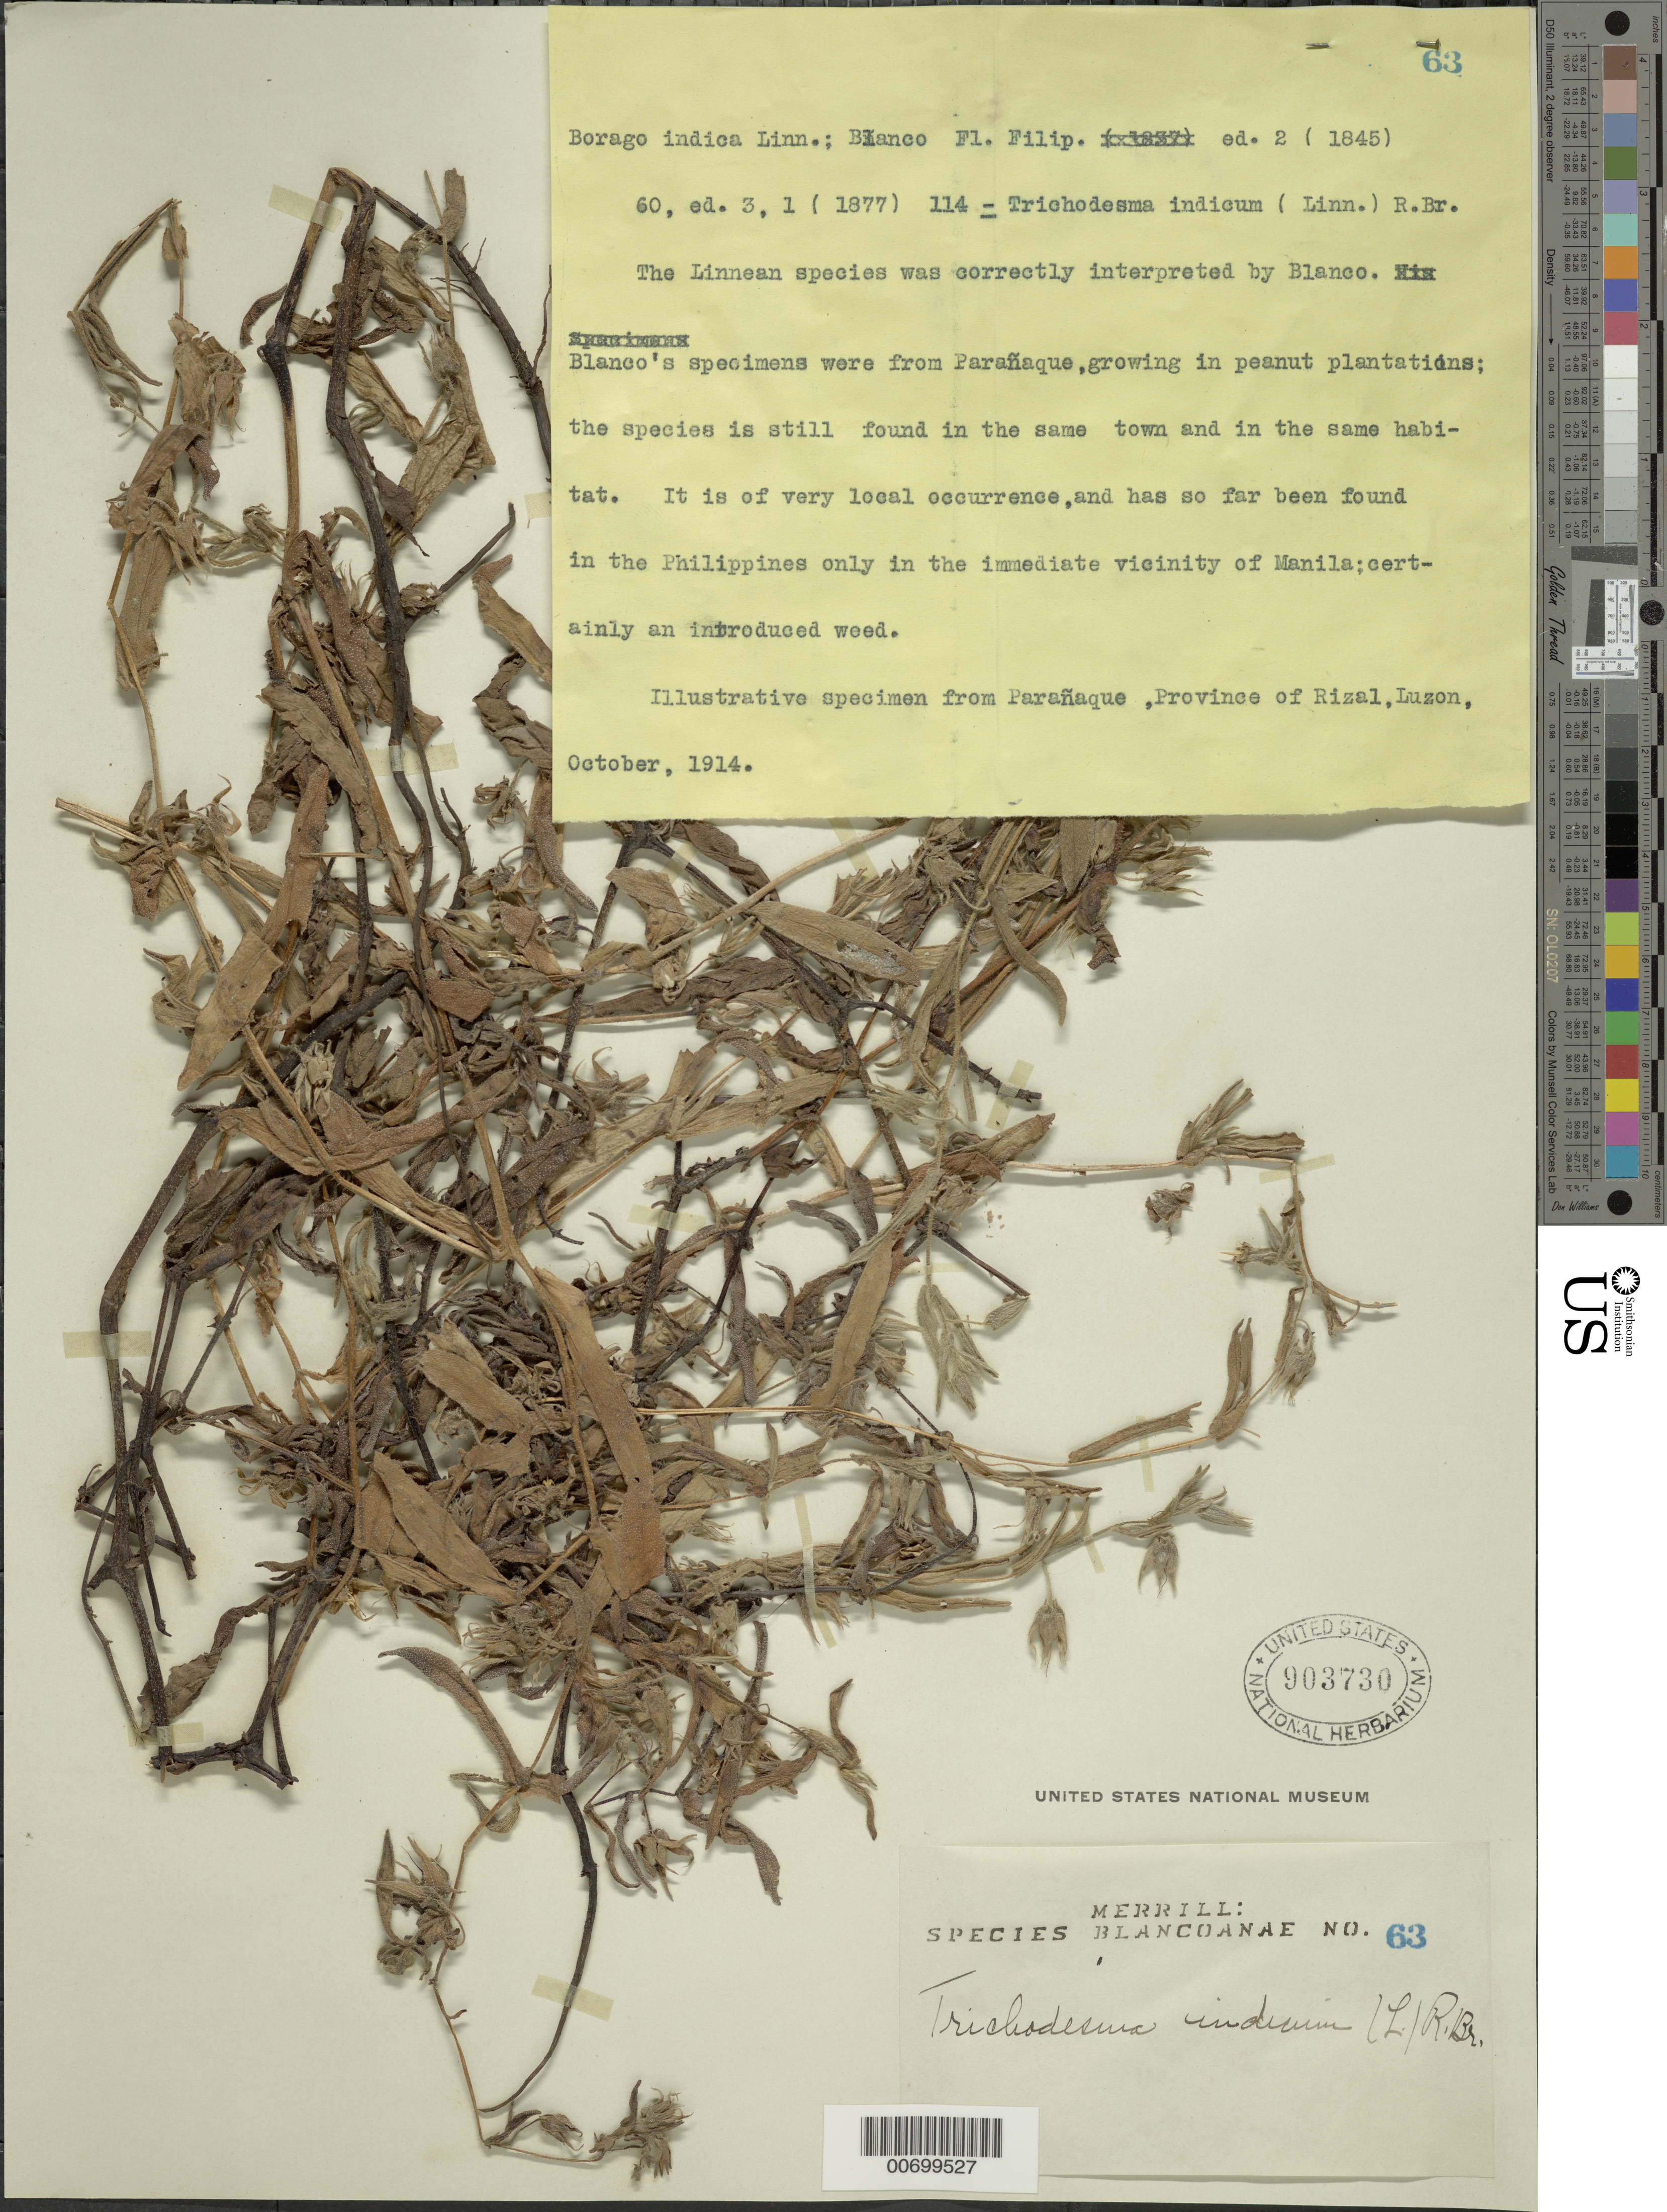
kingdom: Plantae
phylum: Tracheophyta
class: Magnoliopsida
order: Boraginales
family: Boraginaceae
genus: Trichodesma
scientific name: Trichodesma indicum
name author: (L.) Lehm.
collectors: E. D. Merrill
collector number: Sp. Blancoan. 0063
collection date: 1914-10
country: Philippines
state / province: National Capital Region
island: Luzon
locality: Paranaque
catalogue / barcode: US 903730